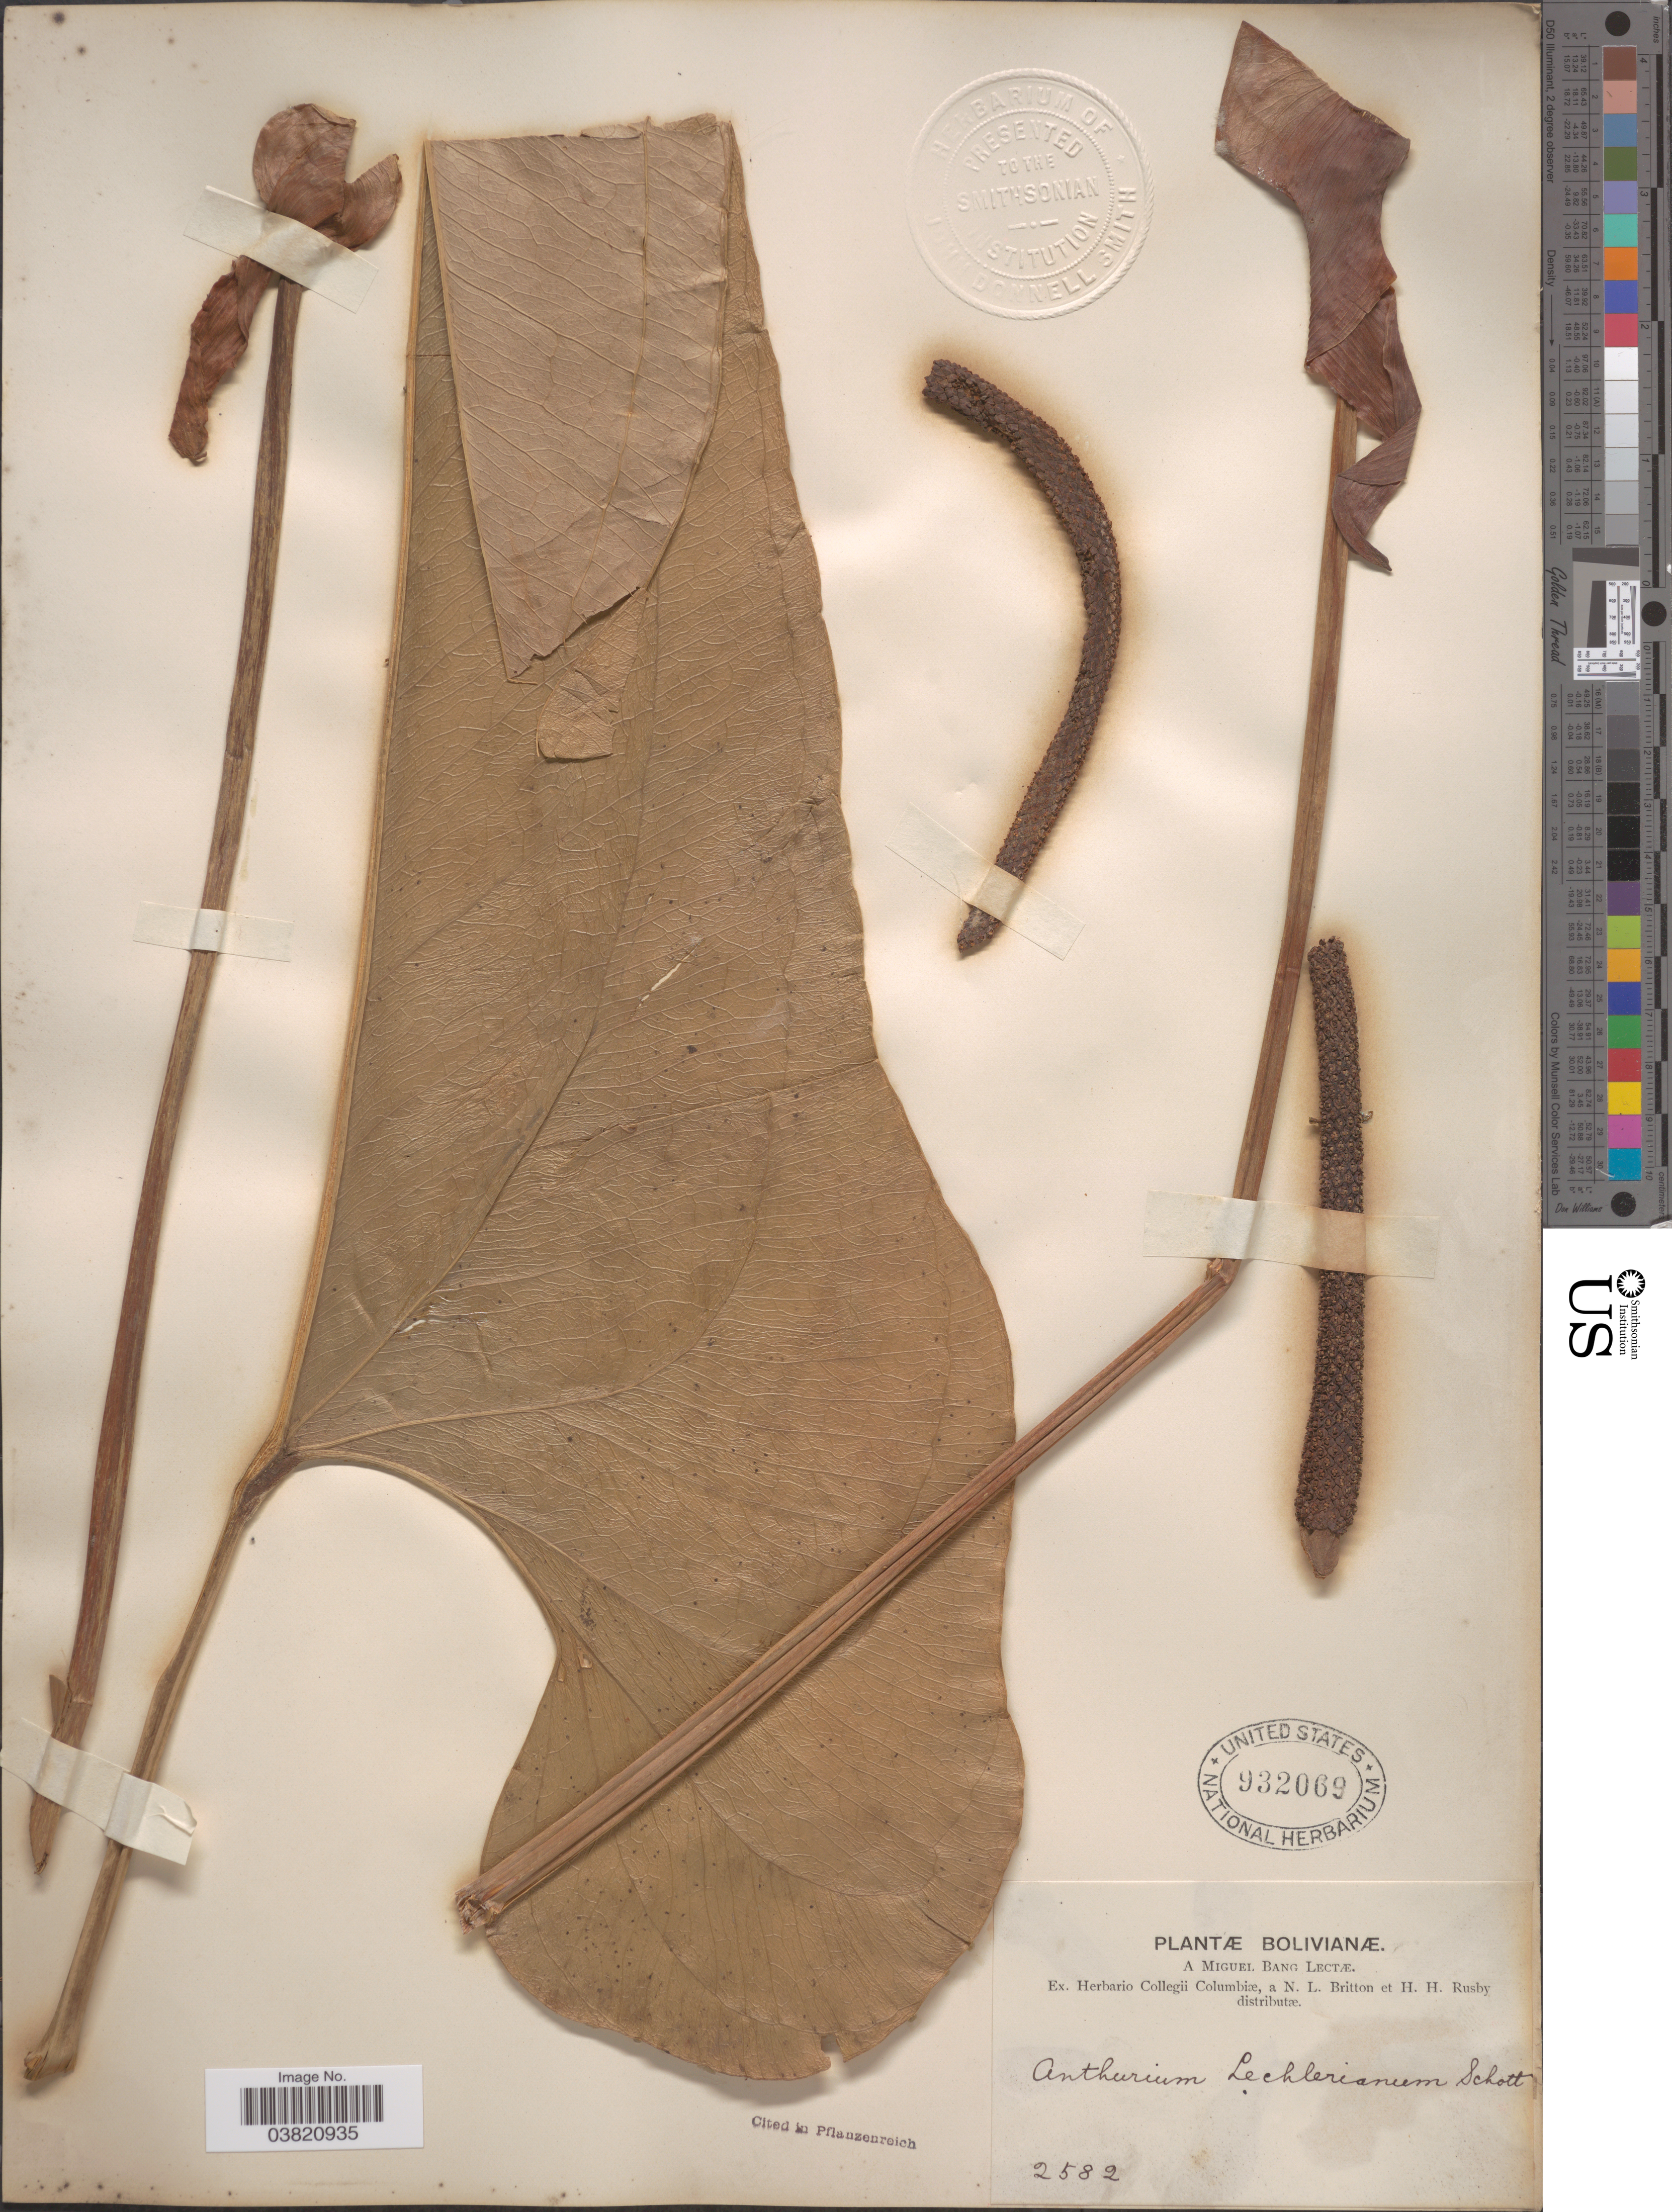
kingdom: Plantae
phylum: Tracheophyta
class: Liliopsida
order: Alismatales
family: Araceae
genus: Anthurium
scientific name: Anthurium lechlerianum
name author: Schott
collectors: M. Bang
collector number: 2582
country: Bolivia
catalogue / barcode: US 932069